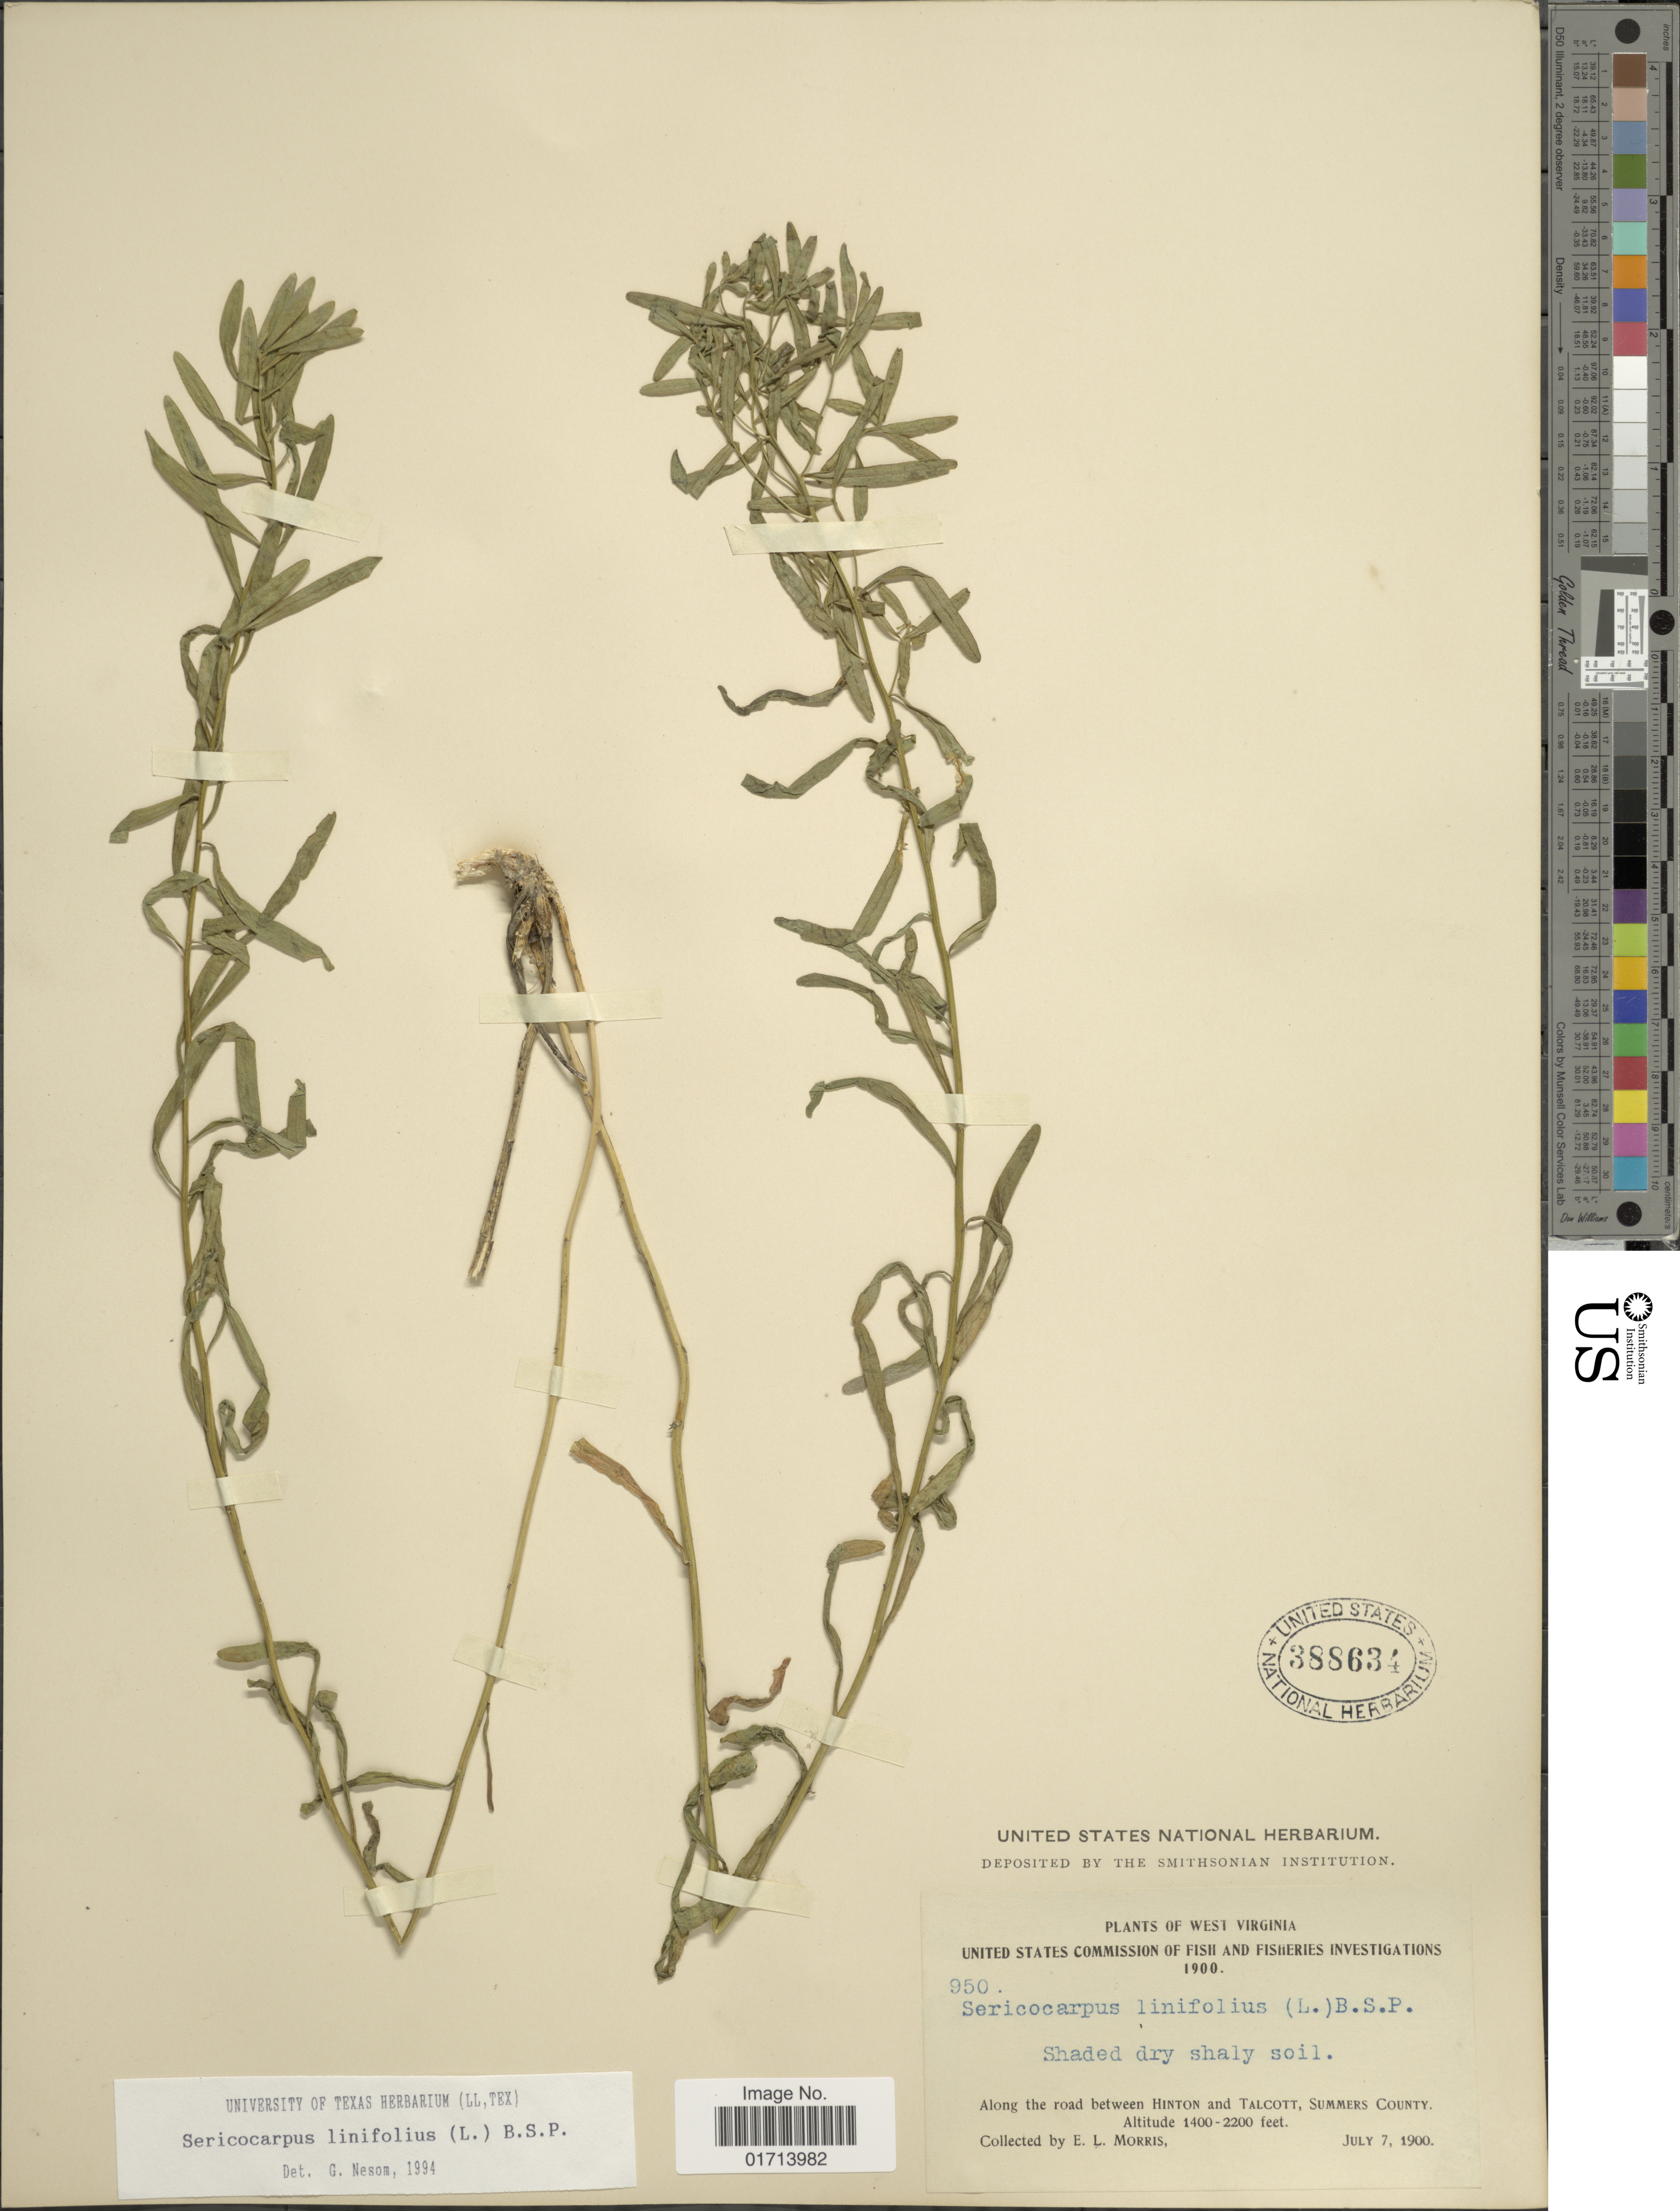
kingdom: Plantae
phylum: Tracheophyta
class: Magnoliopsida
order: Asterales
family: Asteraceae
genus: Sericocarpus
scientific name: Sericocarpus linifolius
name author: (L.) Britton, Stearns & Poggenb.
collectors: E. Morris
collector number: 950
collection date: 1900-07-07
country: United States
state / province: West Virginia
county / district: Summers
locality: West Virginia, along the road between Hinton and Talcott, Summers County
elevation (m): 427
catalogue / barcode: US 388634